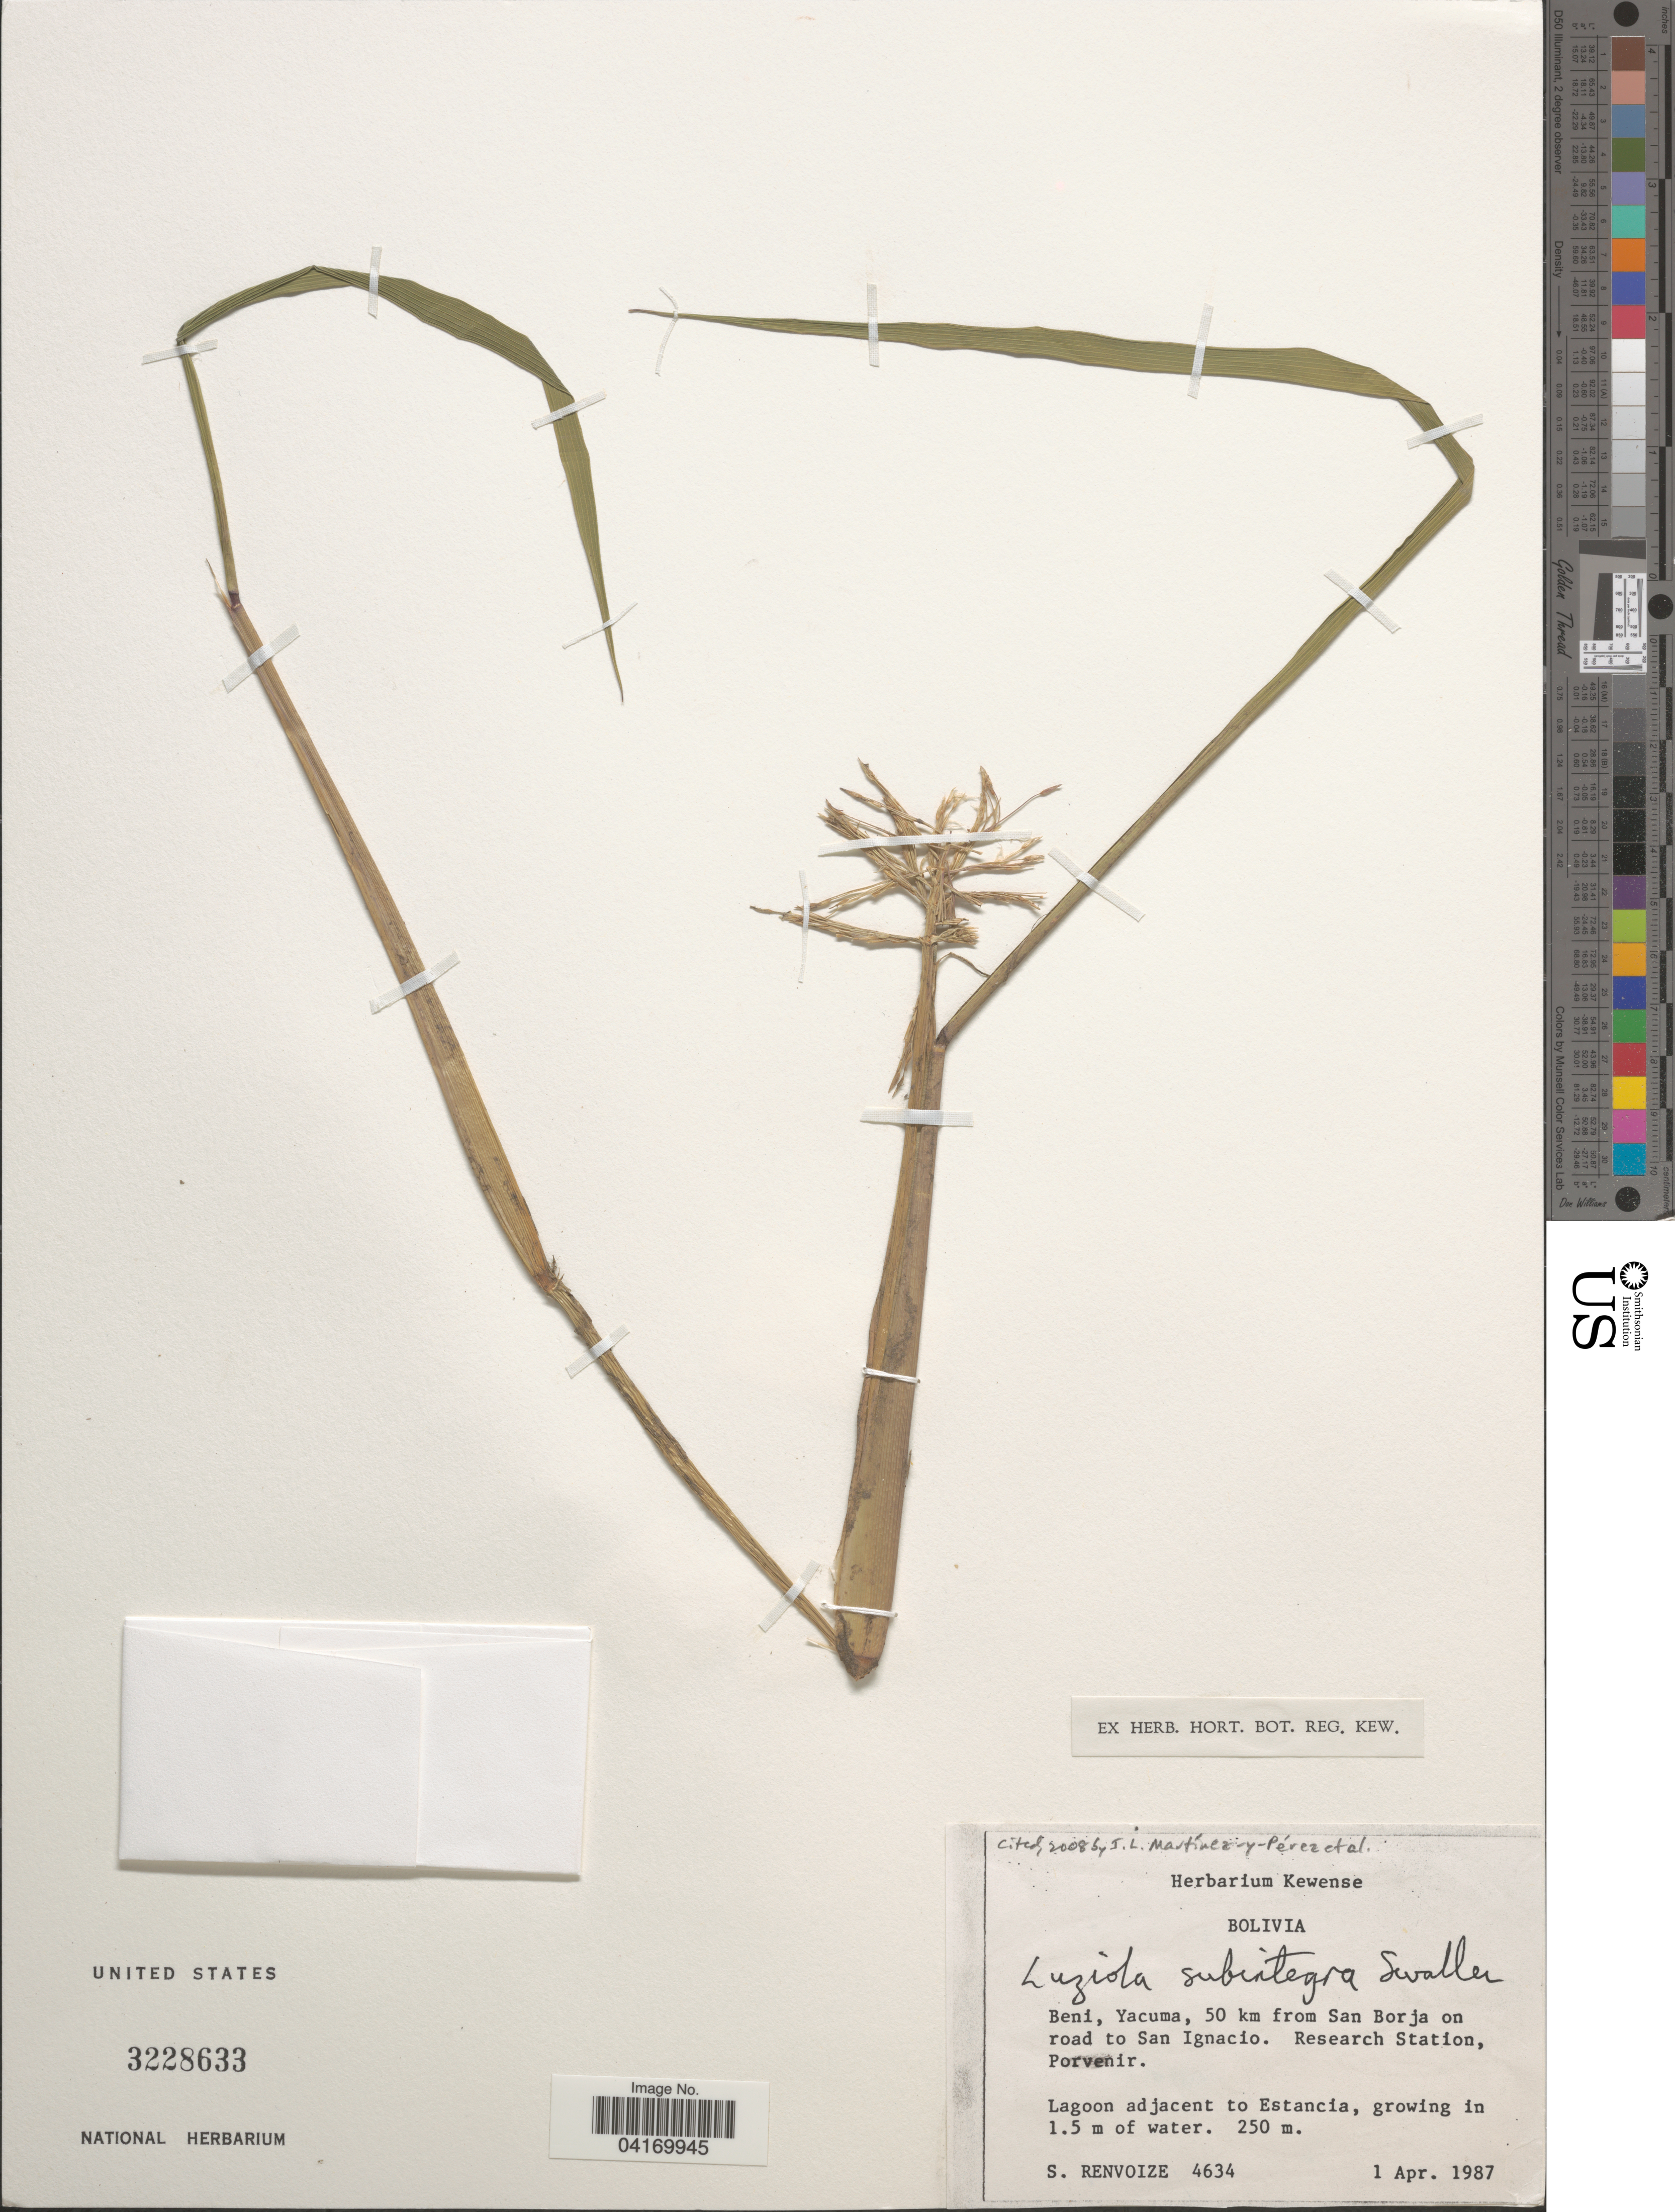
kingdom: Plantae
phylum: Tracheophyta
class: Liliopsida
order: Poales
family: Poaceae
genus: Luziola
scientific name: Luziola subintegra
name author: Swallen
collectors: S. A. Renvoize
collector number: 4634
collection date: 1987-04-01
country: Bolivia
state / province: Beni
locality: Yacuma, 50 m from San Borja on road to San Ignacio. Research Station, Porvenir. Lagoon adjacent to Estancia.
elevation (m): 250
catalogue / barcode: US 3228633